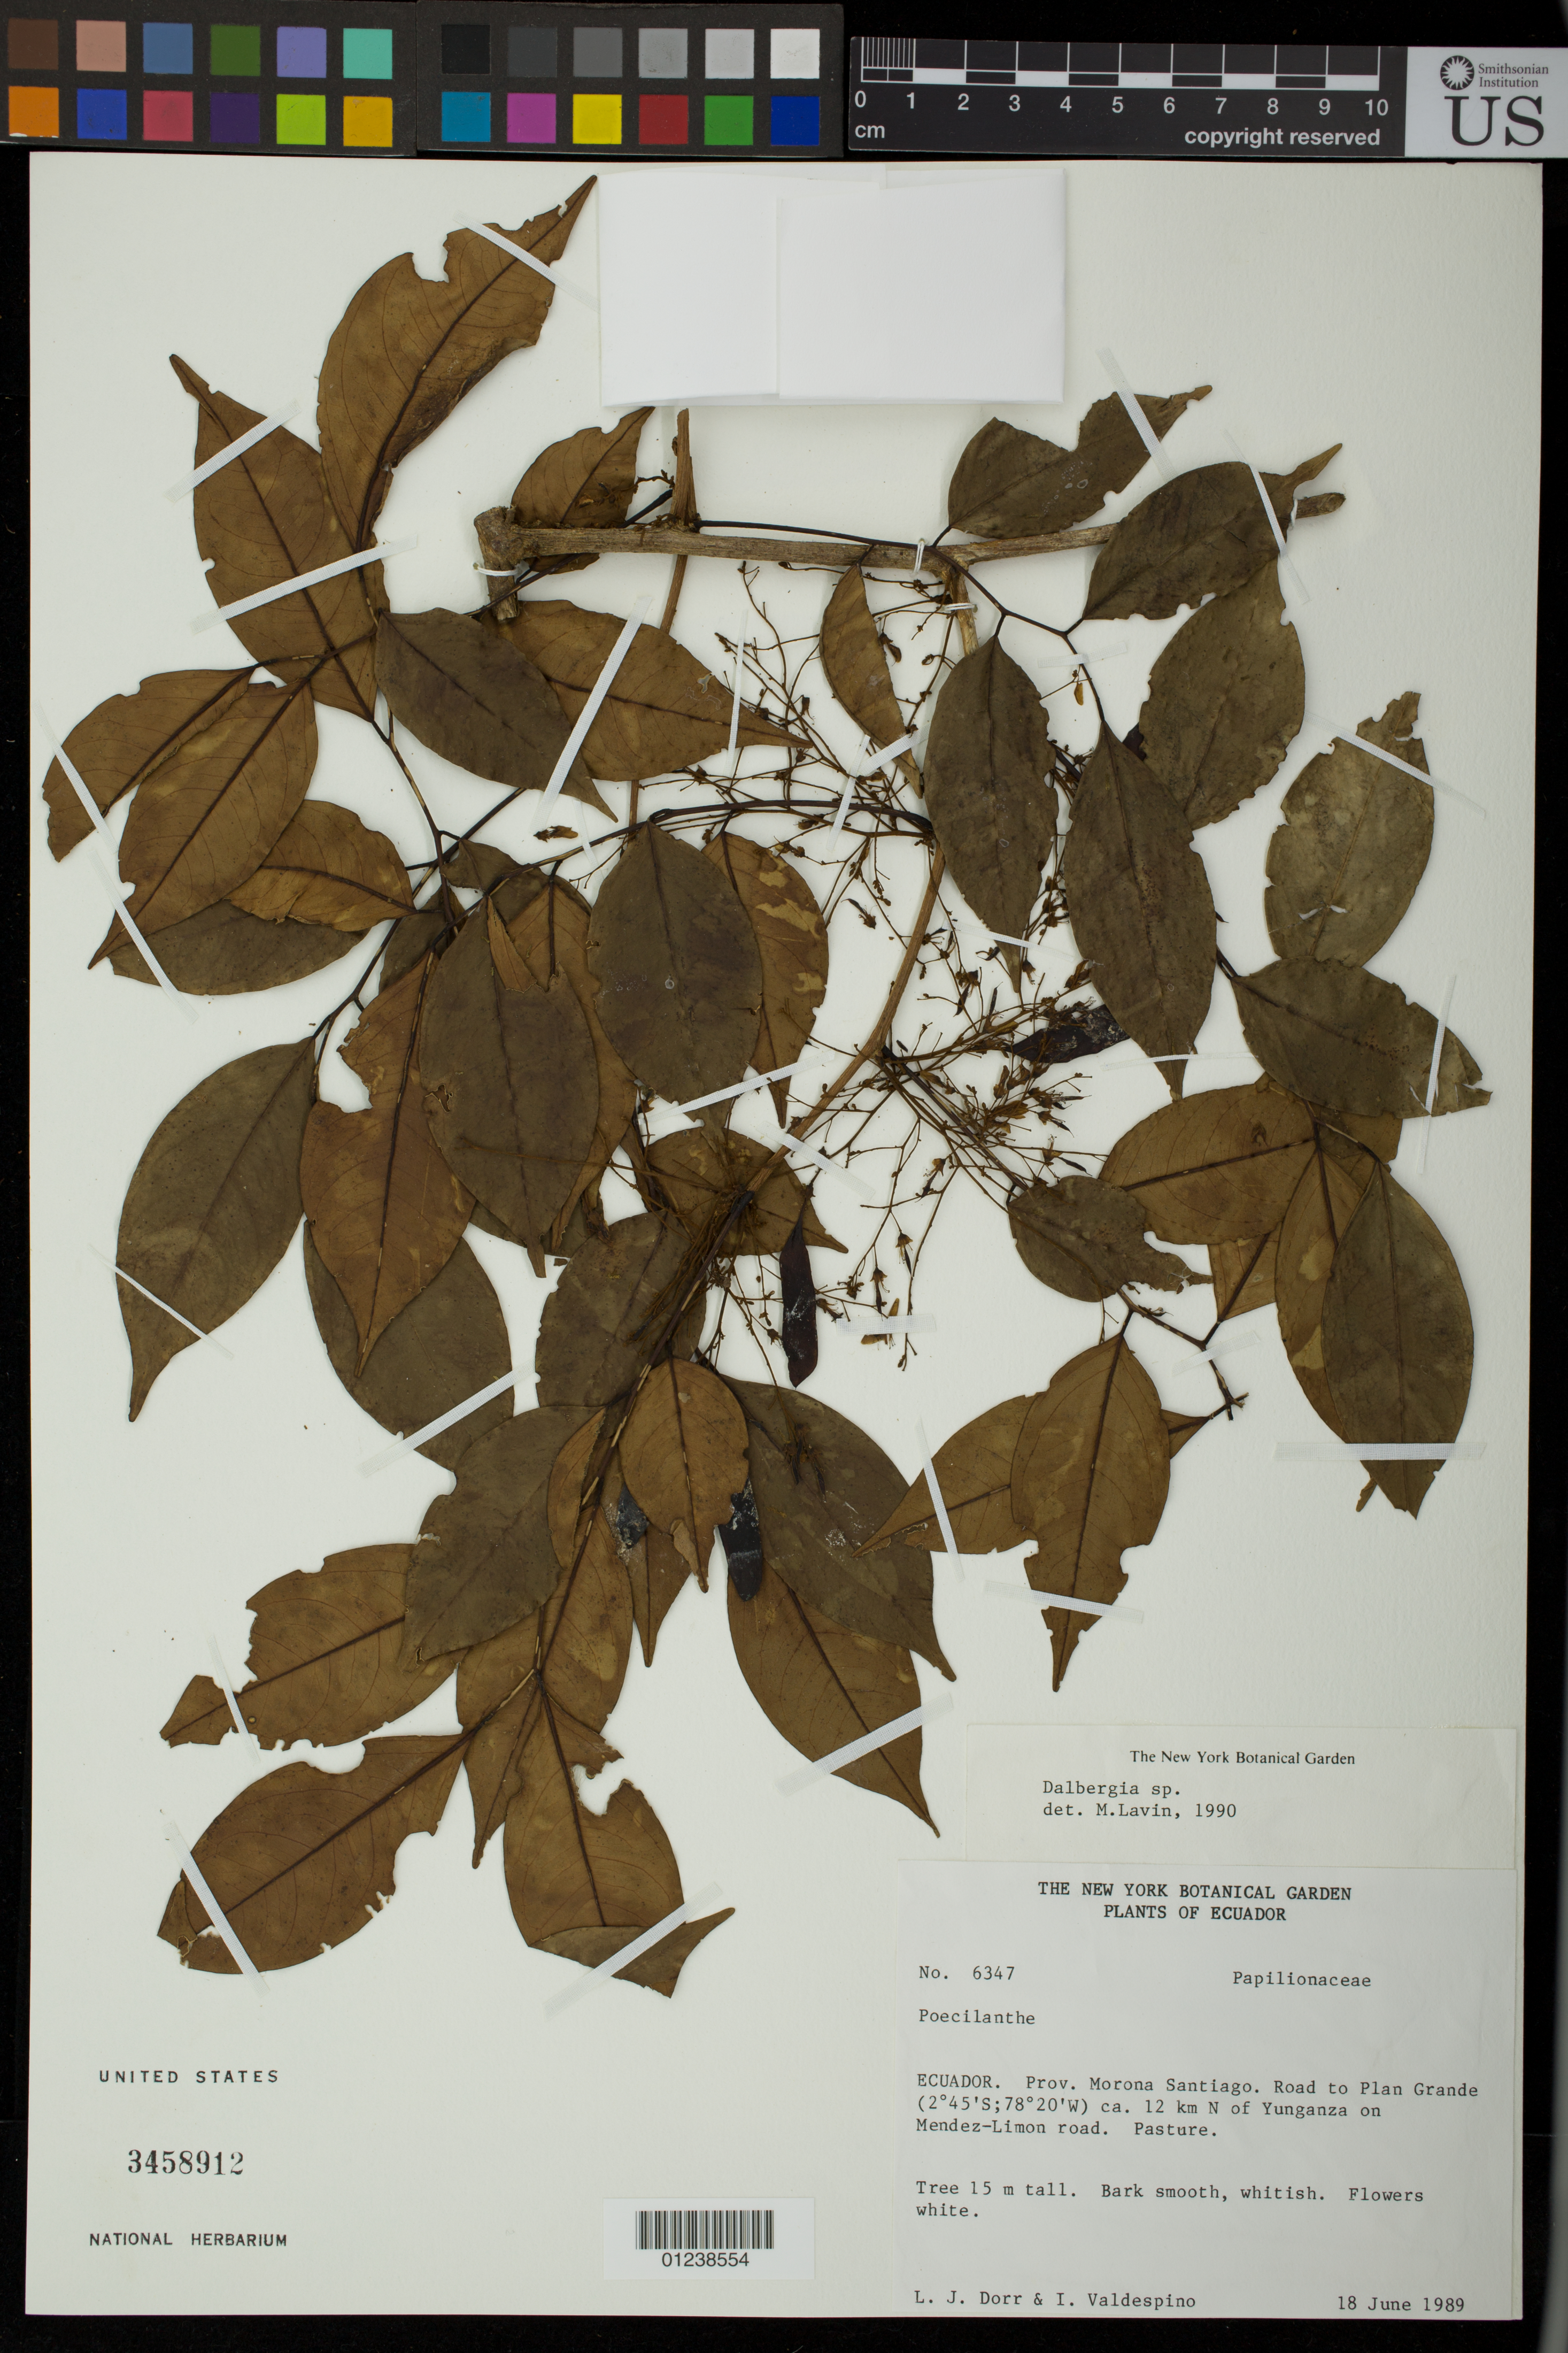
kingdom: Plantae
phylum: Tracheophyta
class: Magnoliopsida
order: Fabales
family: Fabaceae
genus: Dalbergia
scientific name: Dalbergia sp.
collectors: L. J. Dorr & I. A. Valdespino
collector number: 6347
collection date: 1989-06-18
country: Ecuador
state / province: Morona-Santiago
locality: Road to Plan Grande ca. 12 km N of Yunganza on Mendez-Limon road.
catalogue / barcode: US 3458912